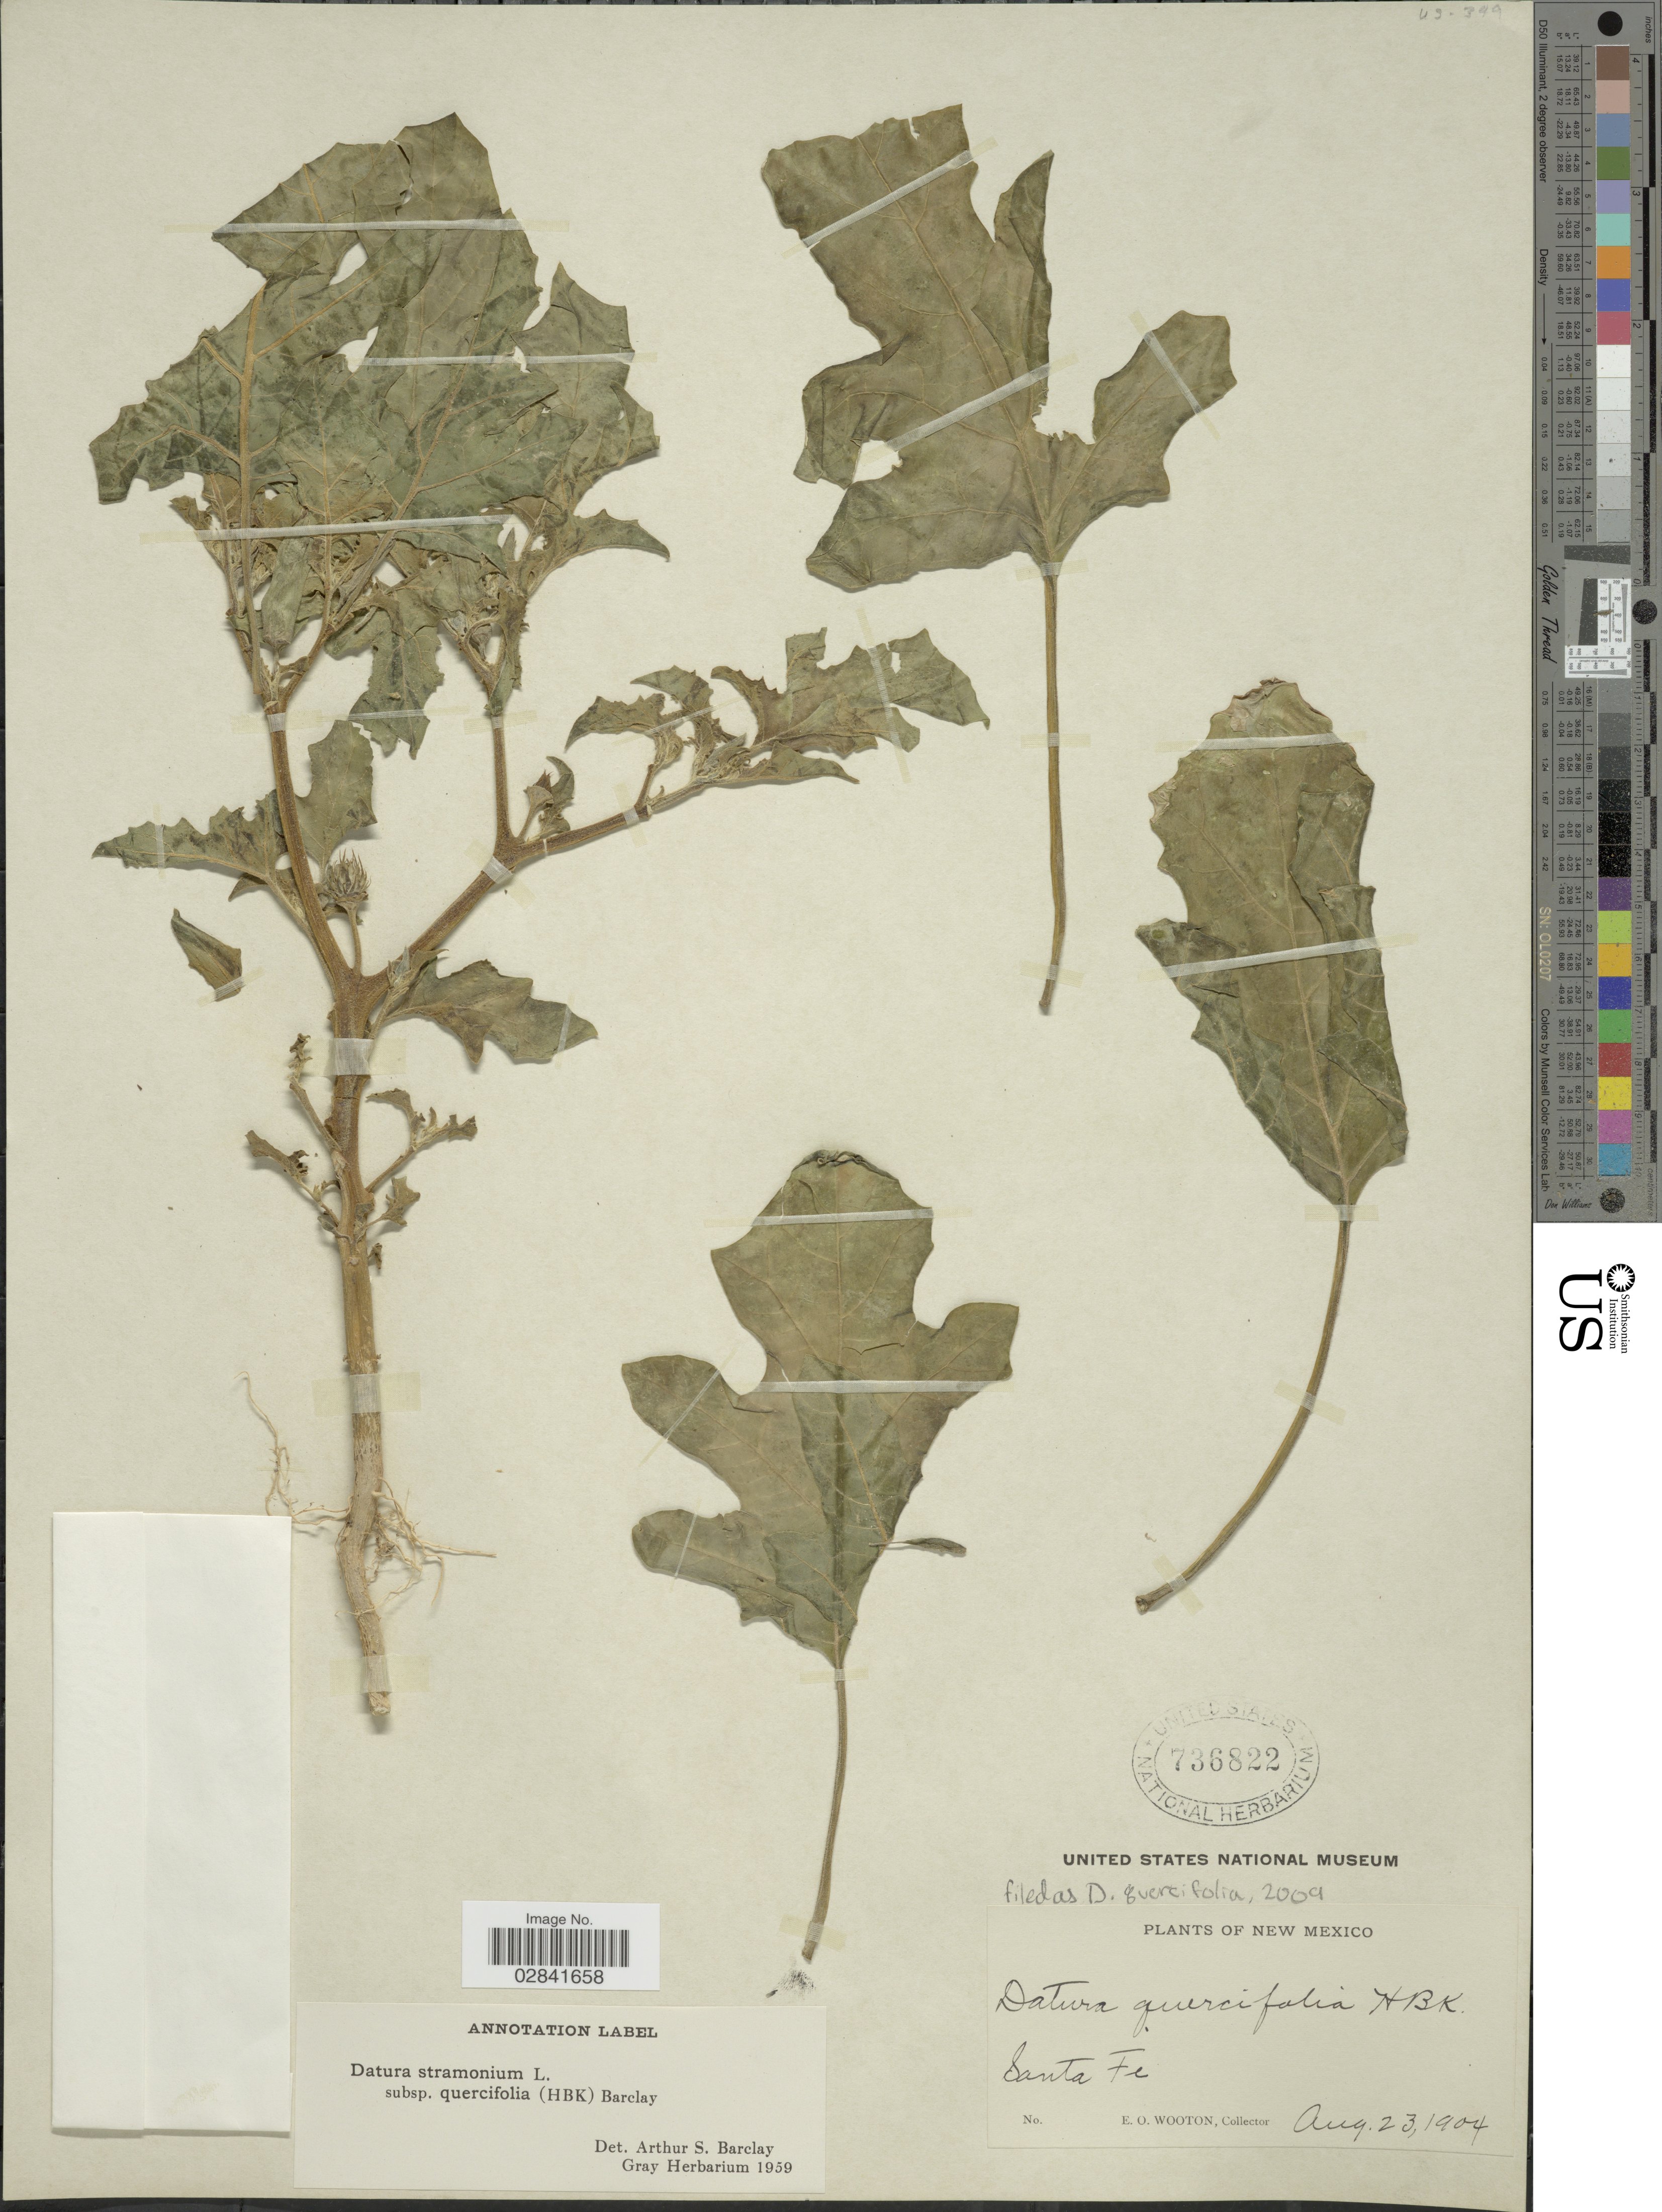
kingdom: Plantae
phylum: Tracheophyta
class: Magnoliopsida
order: Solanales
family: Solanaceae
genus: Datura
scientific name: Datura quercifolia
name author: Kunth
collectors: E. O. Wooton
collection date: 1904-08-23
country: United States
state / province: New Mexico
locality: Santa Fe.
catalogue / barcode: US 736822